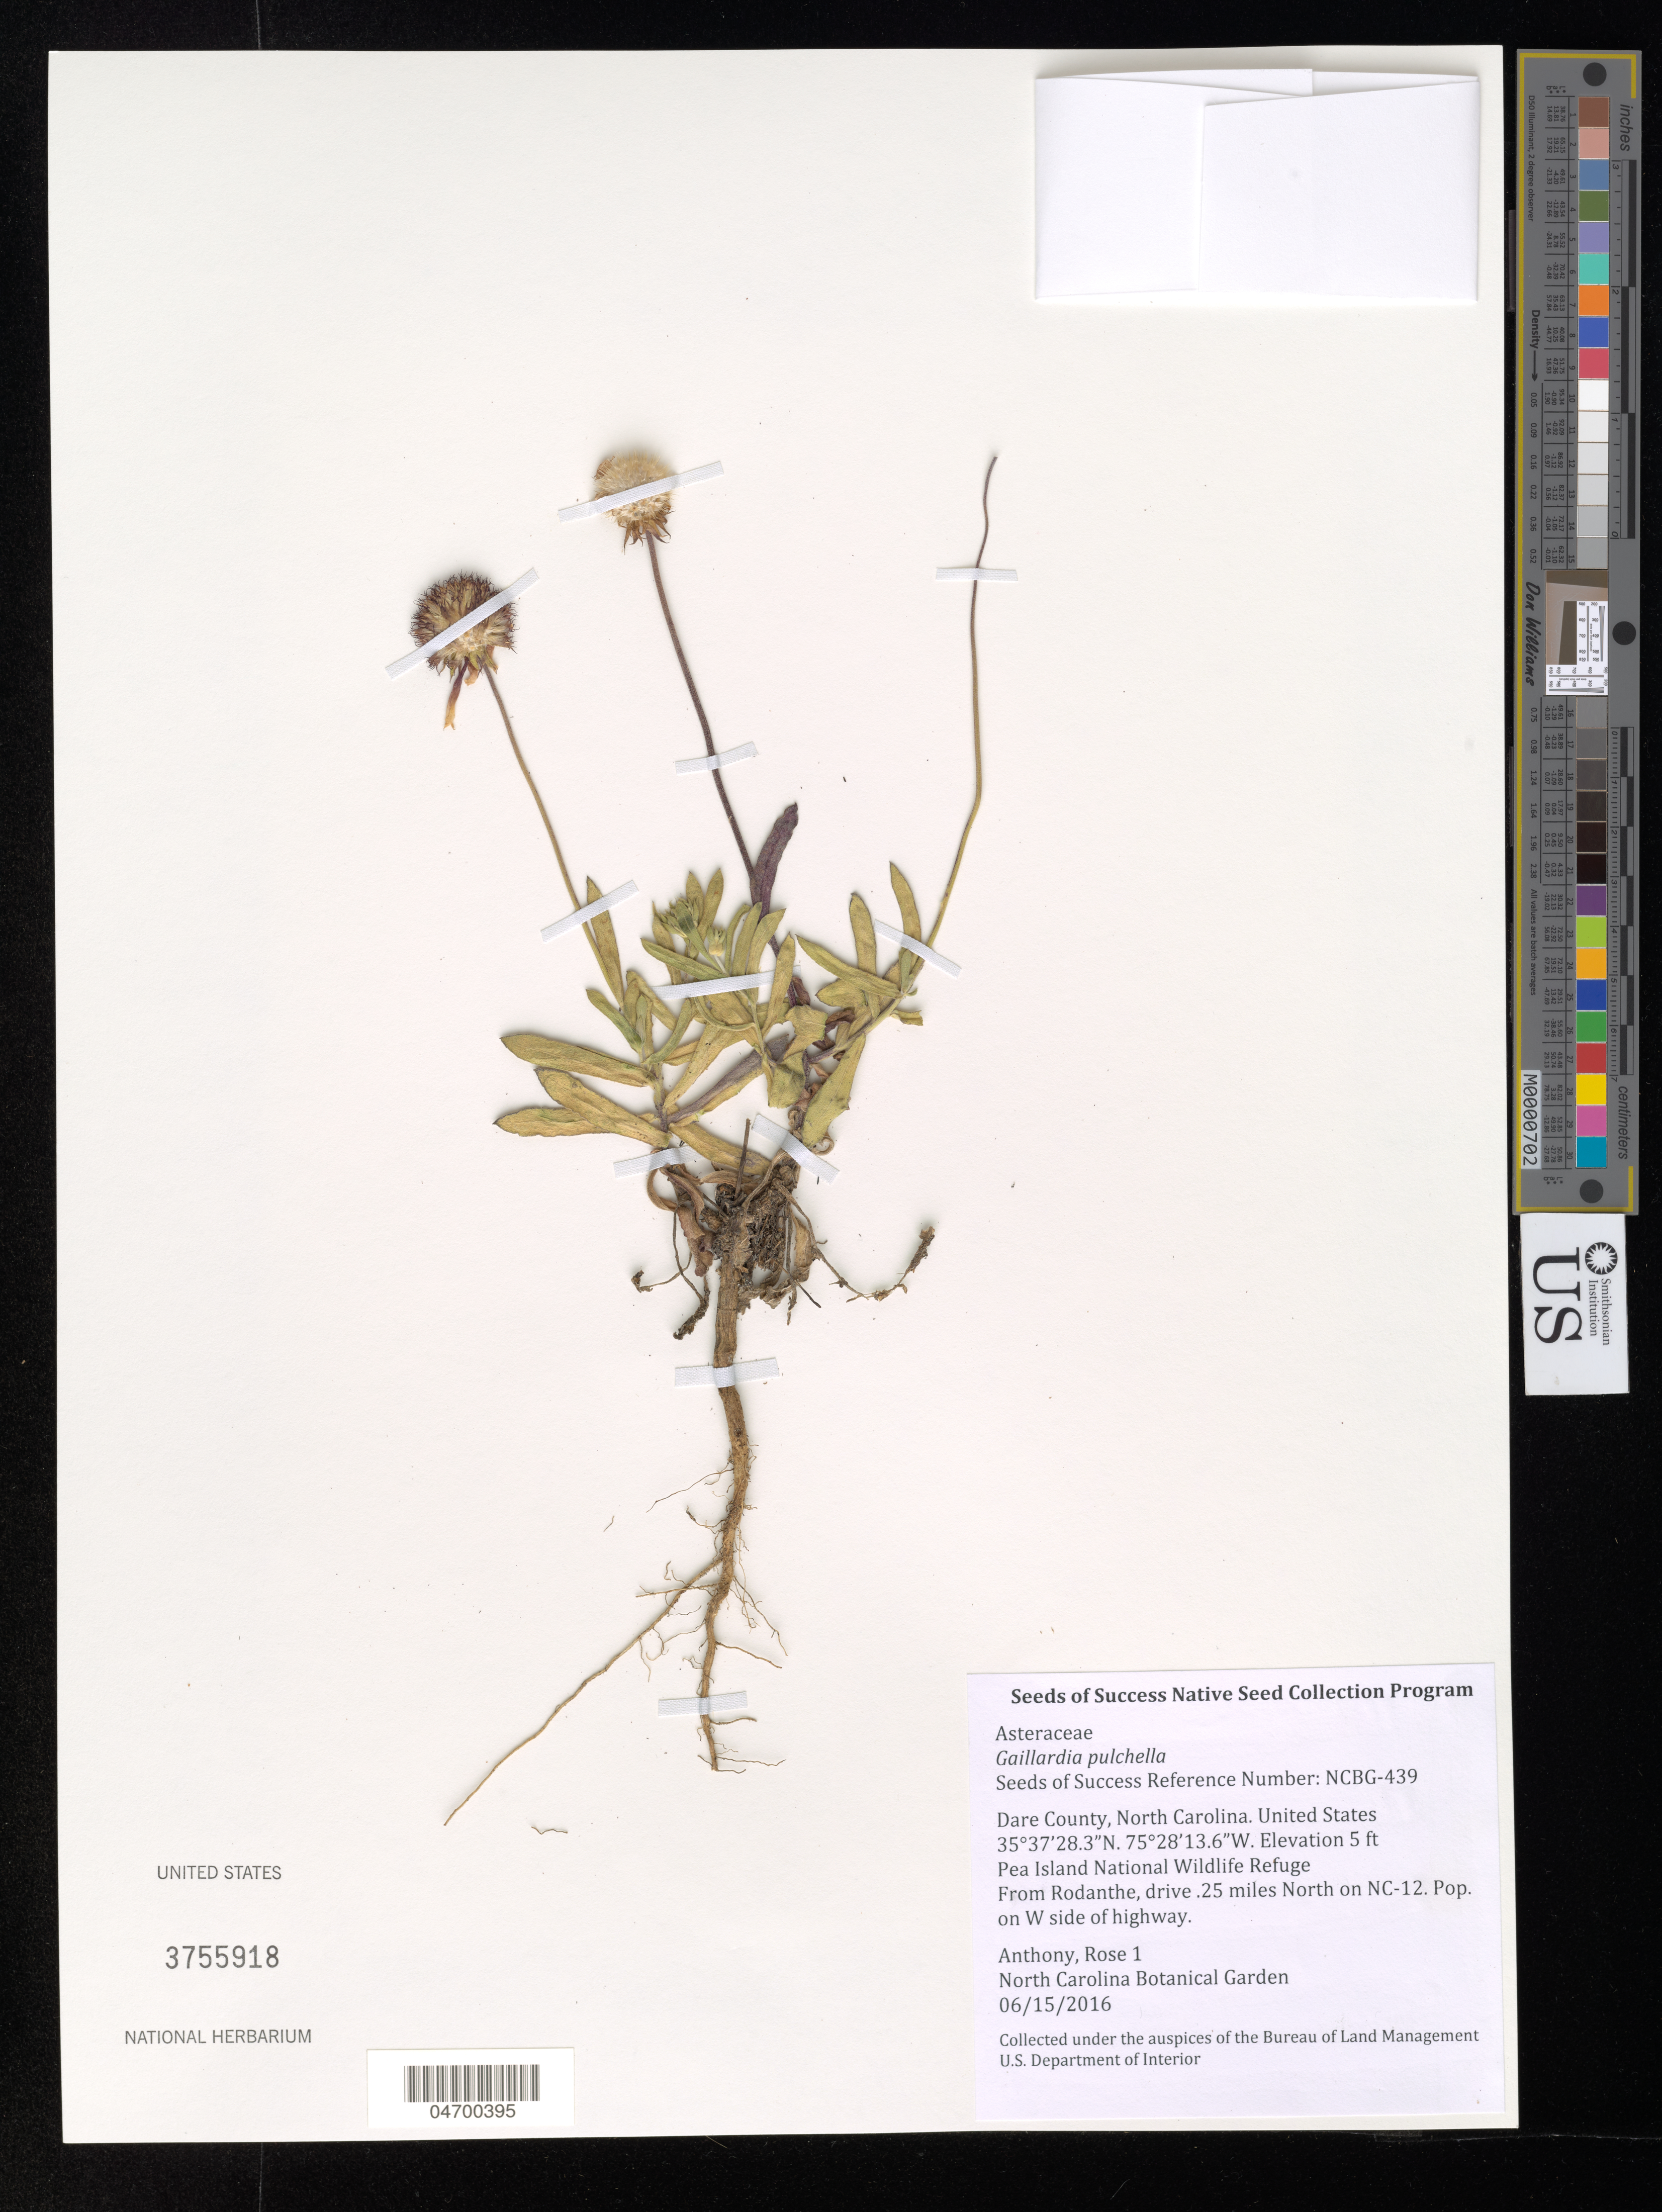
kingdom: Plantae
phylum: Tracheophyta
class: Magnoliopsida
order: Asterales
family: Asteraceae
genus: Gaillardia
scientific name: Gaillardia pulchella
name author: Foug.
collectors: R. Anthony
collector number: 1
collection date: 2016-06-15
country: United States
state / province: North Carolina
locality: Dare County. Pea Island National Wildlife Refuge. From Rodanthe, drive .25 miles North on NC-12. Pop. on W side of highway.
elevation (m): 2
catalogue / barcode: US 3755918